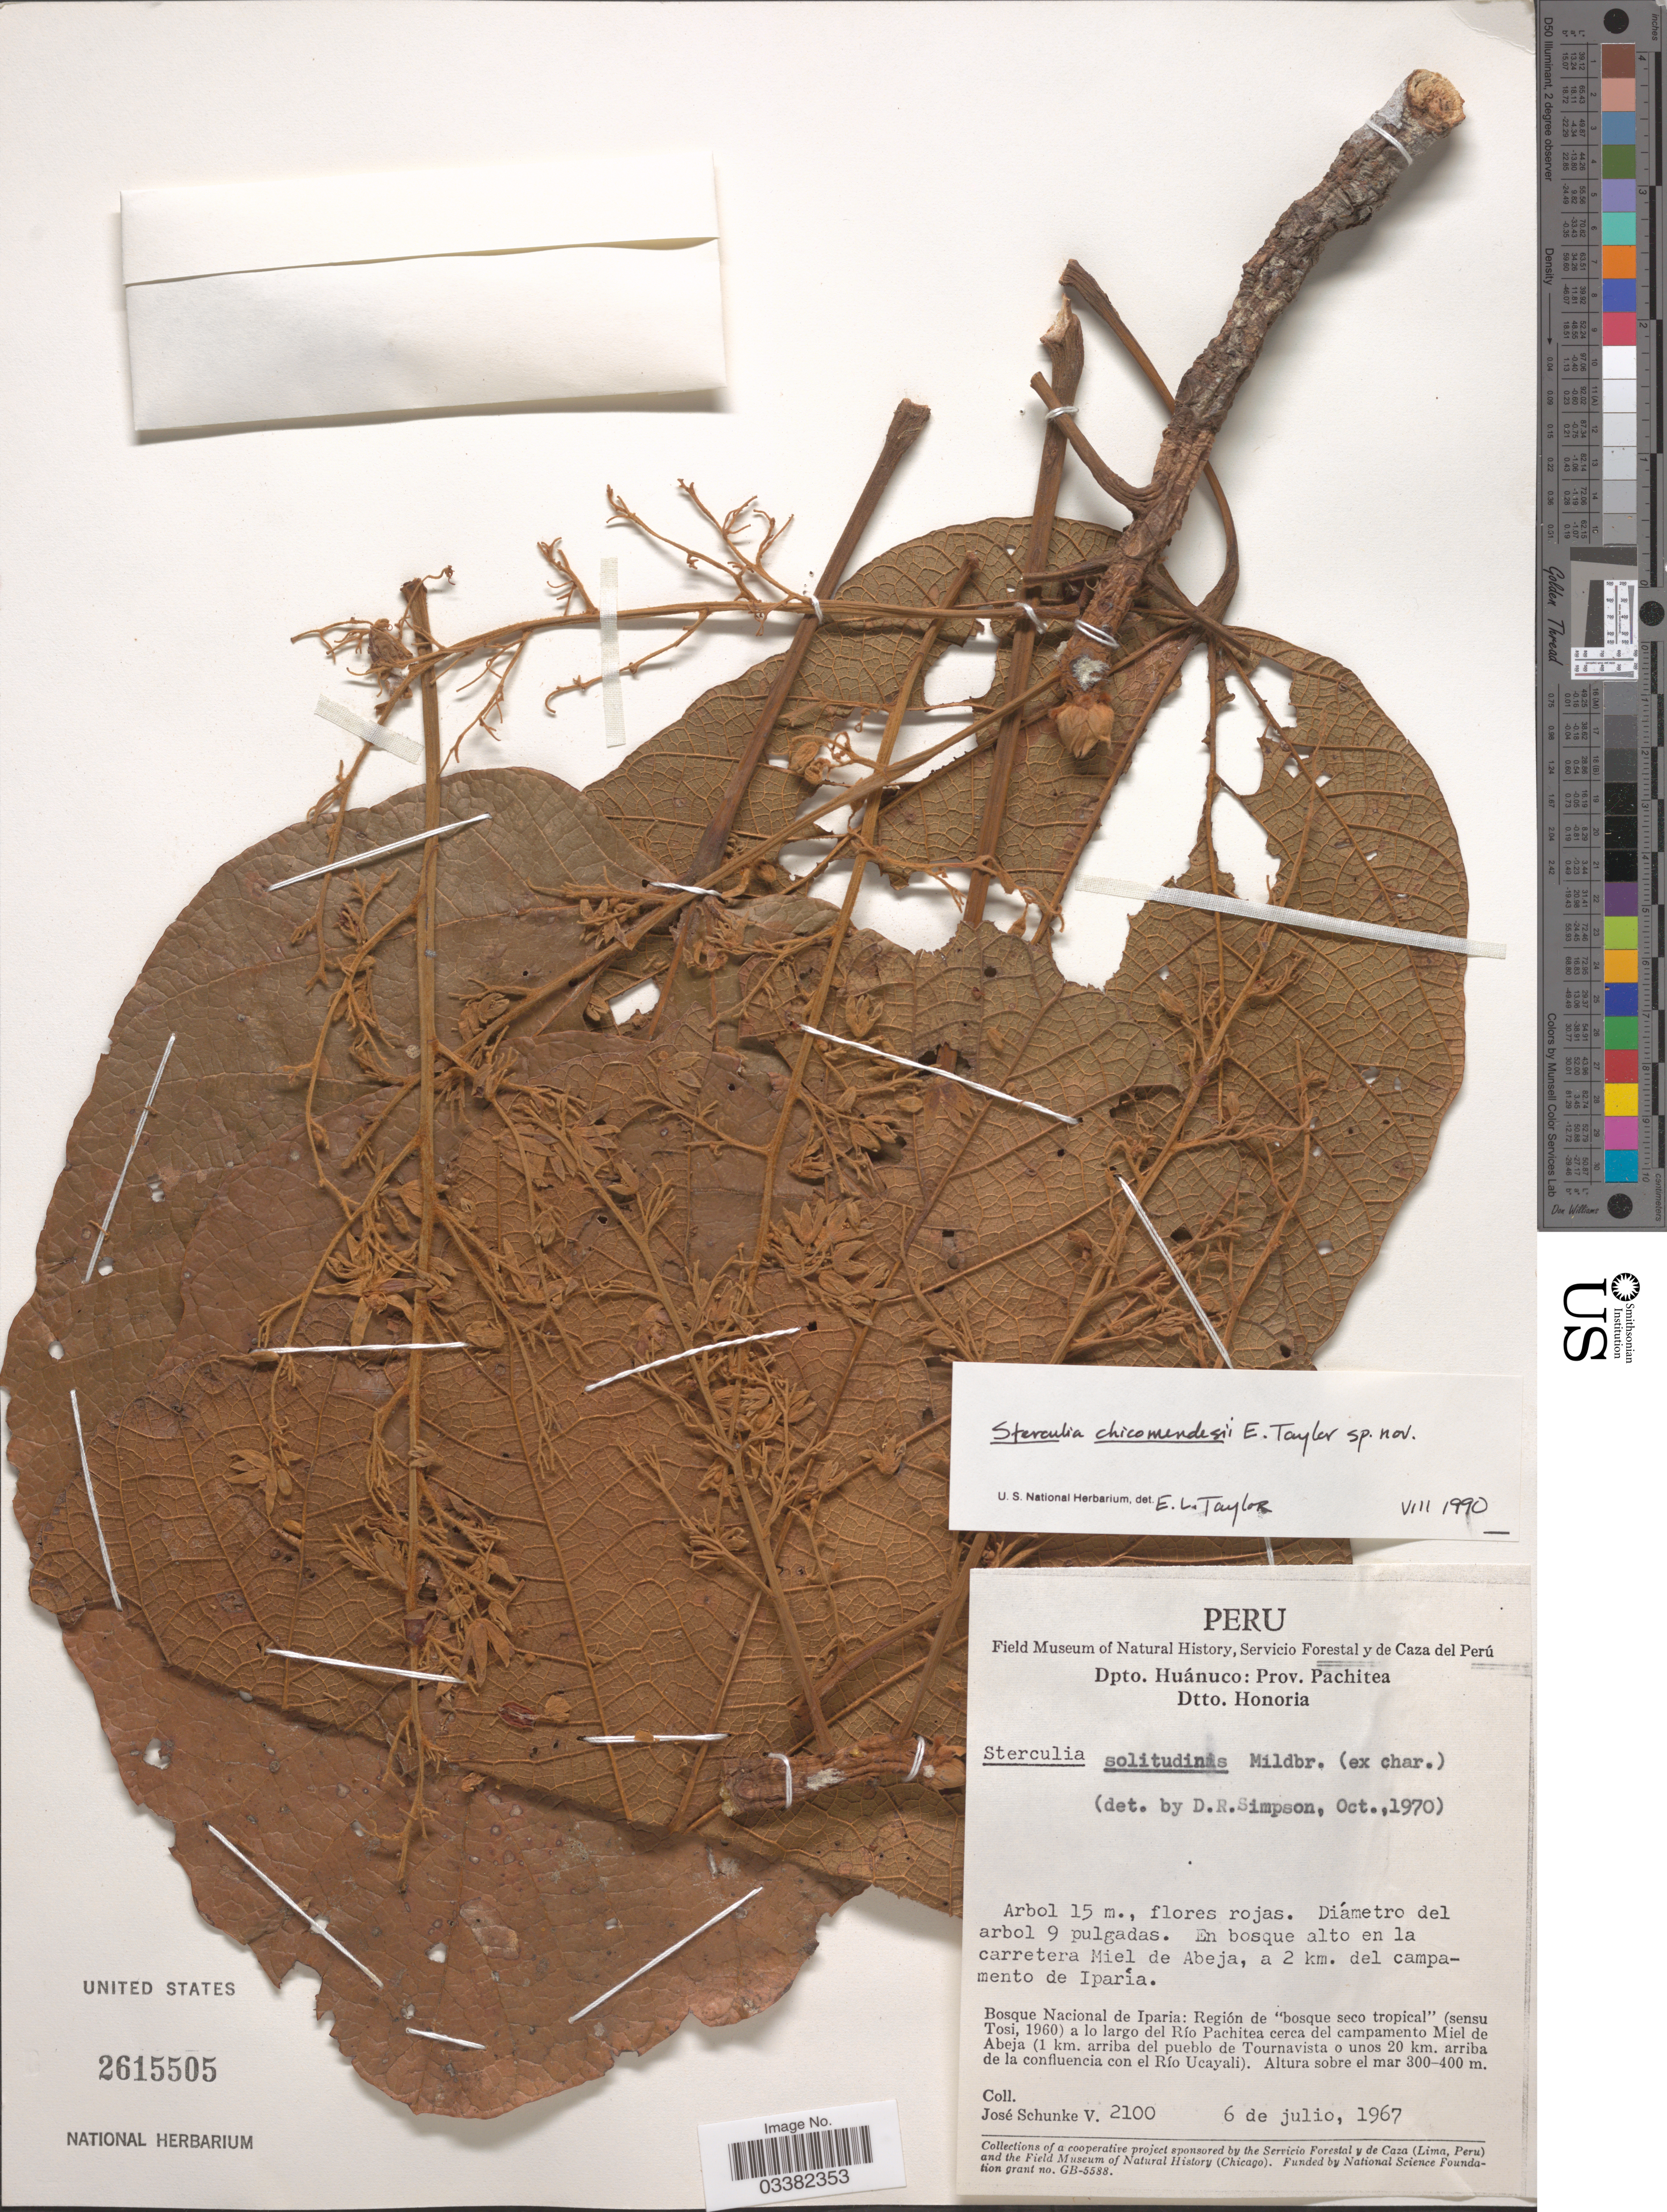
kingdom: Plantae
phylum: Tracheophyta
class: Magnoliopsida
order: Malvales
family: Malvaceae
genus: Sterculia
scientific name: Sterculia chicomendesii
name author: E.L. Taylor ex Colli-Silva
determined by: Dorr, Laurence J., Curator (BOT), Smithsonian Institution - National Museum of Natural History (UNITED STATES)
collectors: J. Schunke Vigo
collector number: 2100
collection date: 1967-07-06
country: Peru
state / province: Huánuco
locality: Dpto. Huánuco: Prov. Pachitea. Dtto. Honoria. En bosque alto en la carretera Miel de Abeja, a 2 km. del campamento de Iparía. Bosque Nacional de Iparia: Región de "bosque seco tropical" (sensu Tosi, 1960) a lo largo del Río Pachitea cerca del campamento Miel de Abeja (1 km. arriba del pueblo de Tournavista o unos 20 km. arriba de la confluencia con el Río Ucayali).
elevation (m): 300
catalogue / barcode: US 2615505